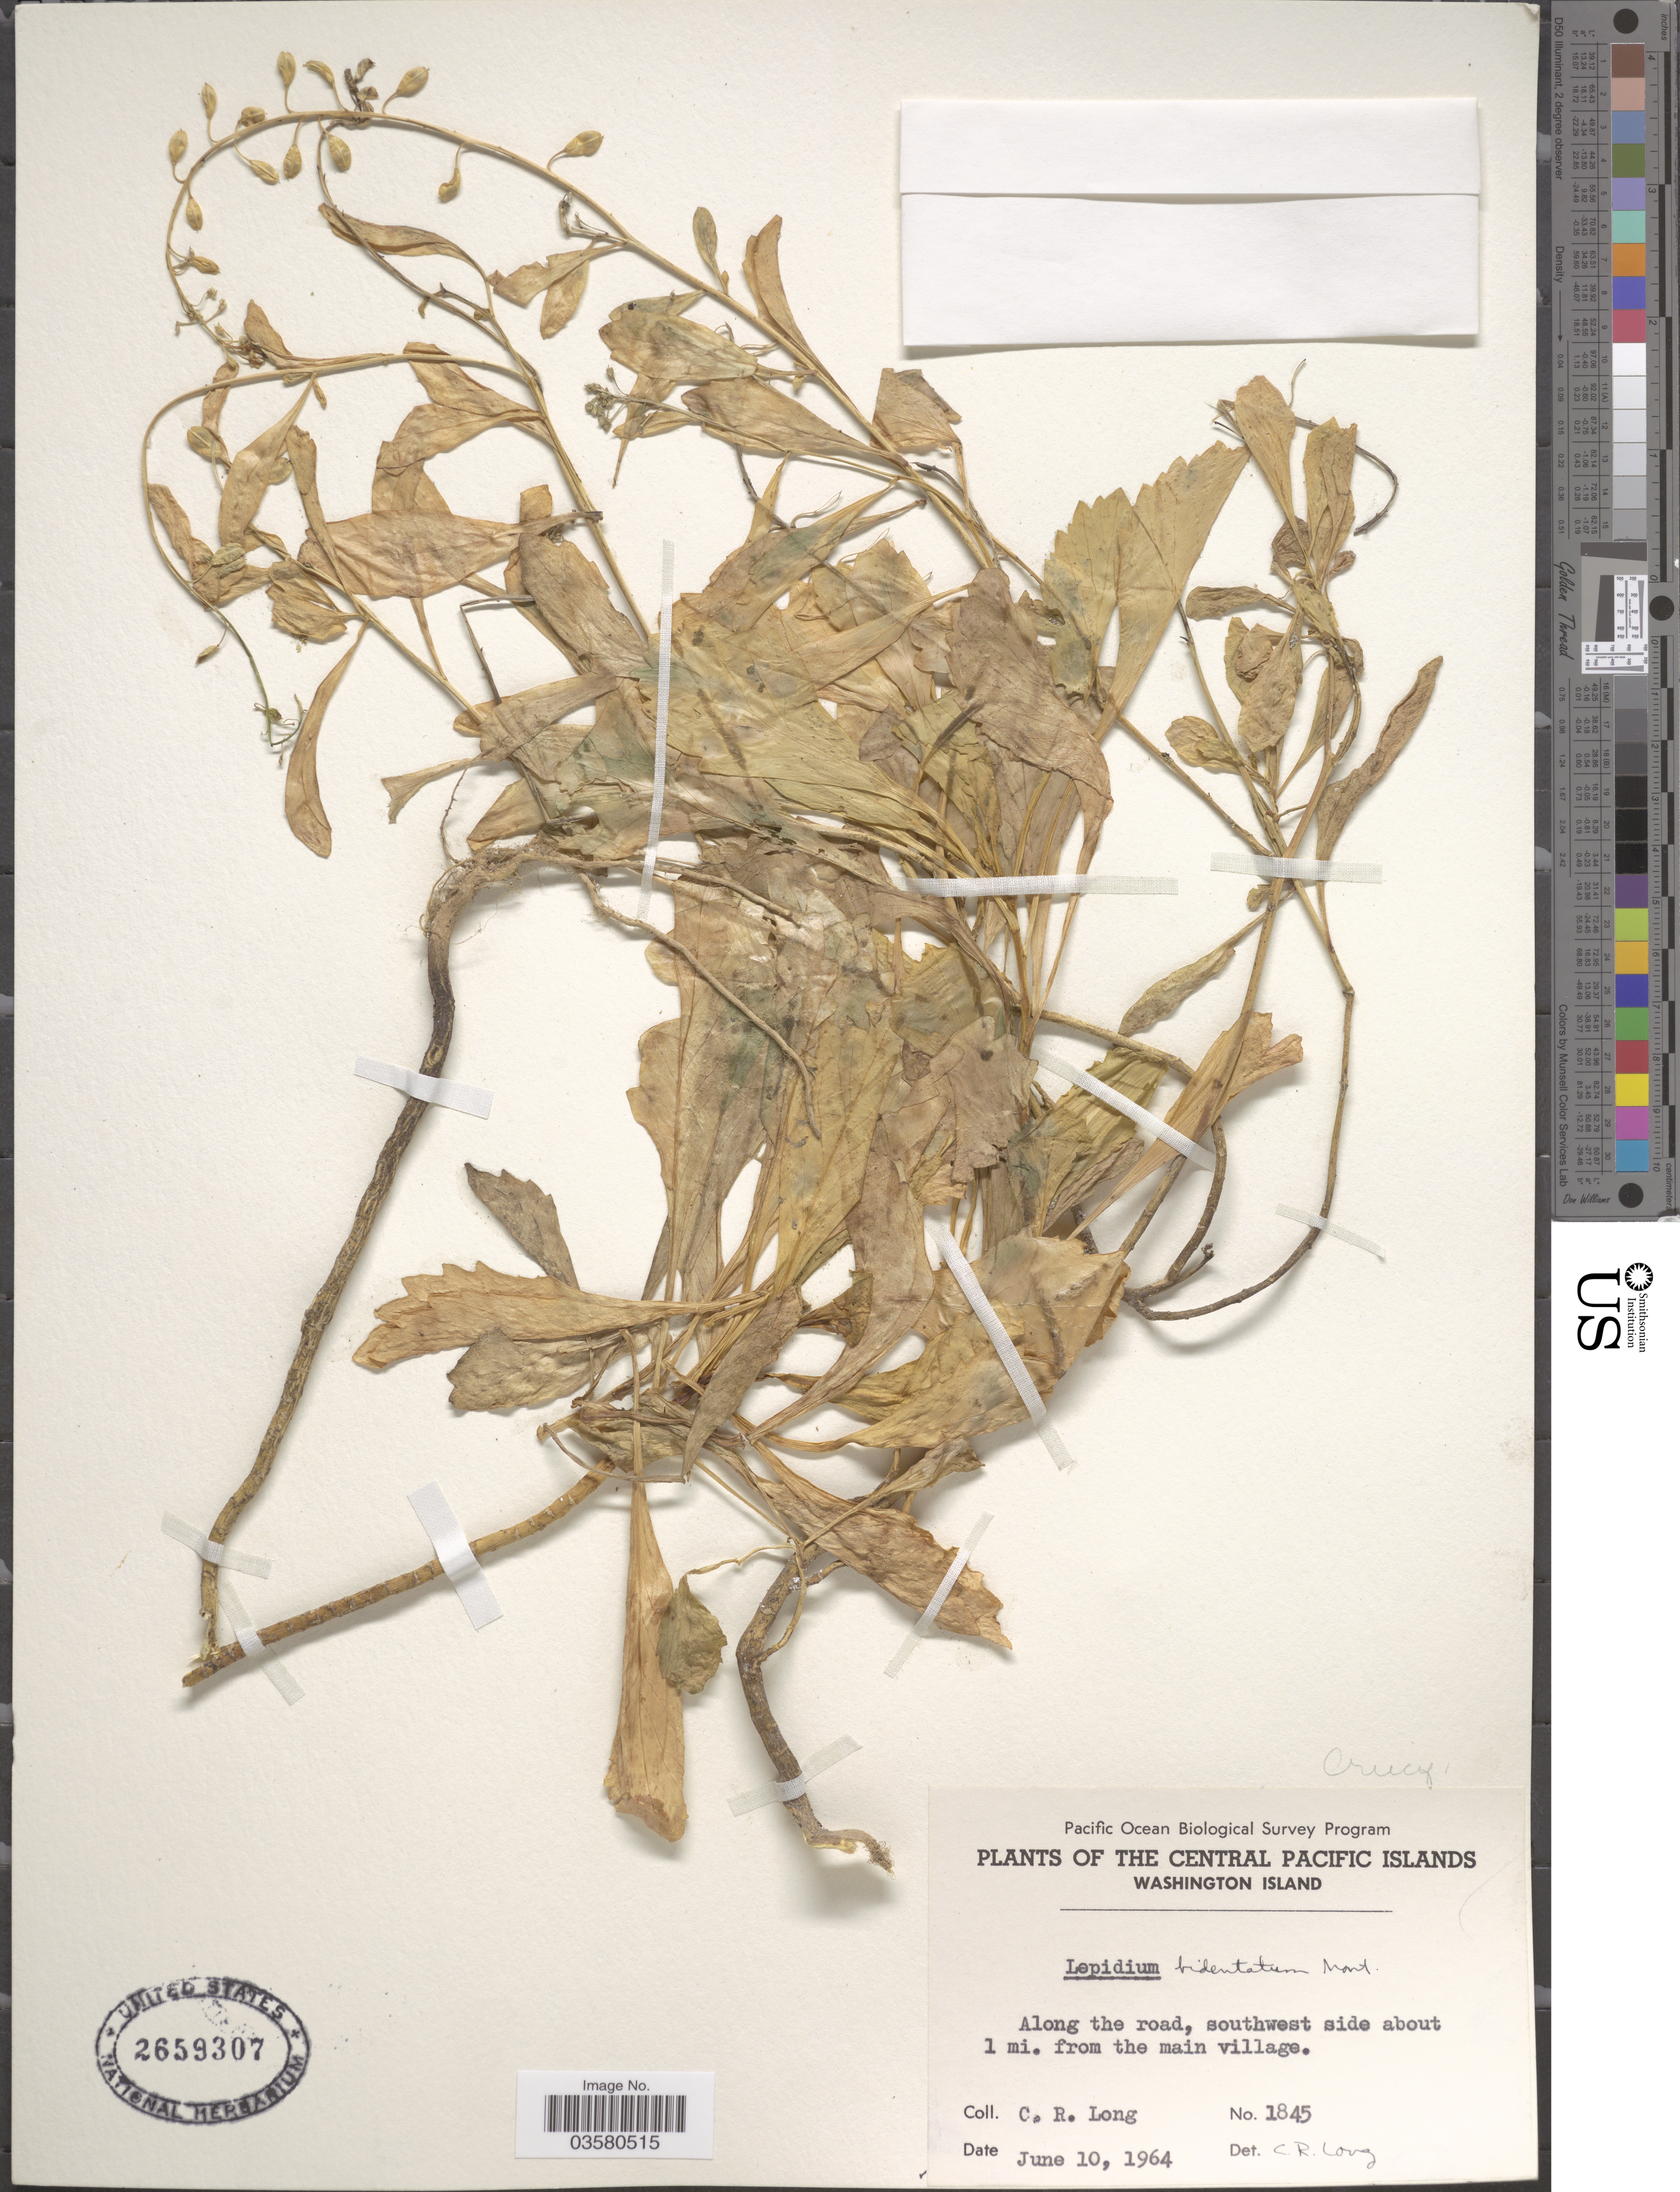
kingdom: Plantae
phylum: Tracheophyta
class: Magnoliopsida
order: Brassicales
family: Brassicaceae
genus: Lepidium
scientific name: Lepidium bidentatum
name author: Montin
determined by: Al-Shehbaz, I. A., (MO), Missouri Botanical Garden (UNITED STATES)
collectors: C. R. Long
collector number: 1845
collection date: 1964-06-10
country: Kiribati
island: Teraina [Washington Island]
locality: The Central Pacific Islands. Washington Island. Along the road, southwest side about 1 mi. from the main village.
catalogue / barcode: US 2659307